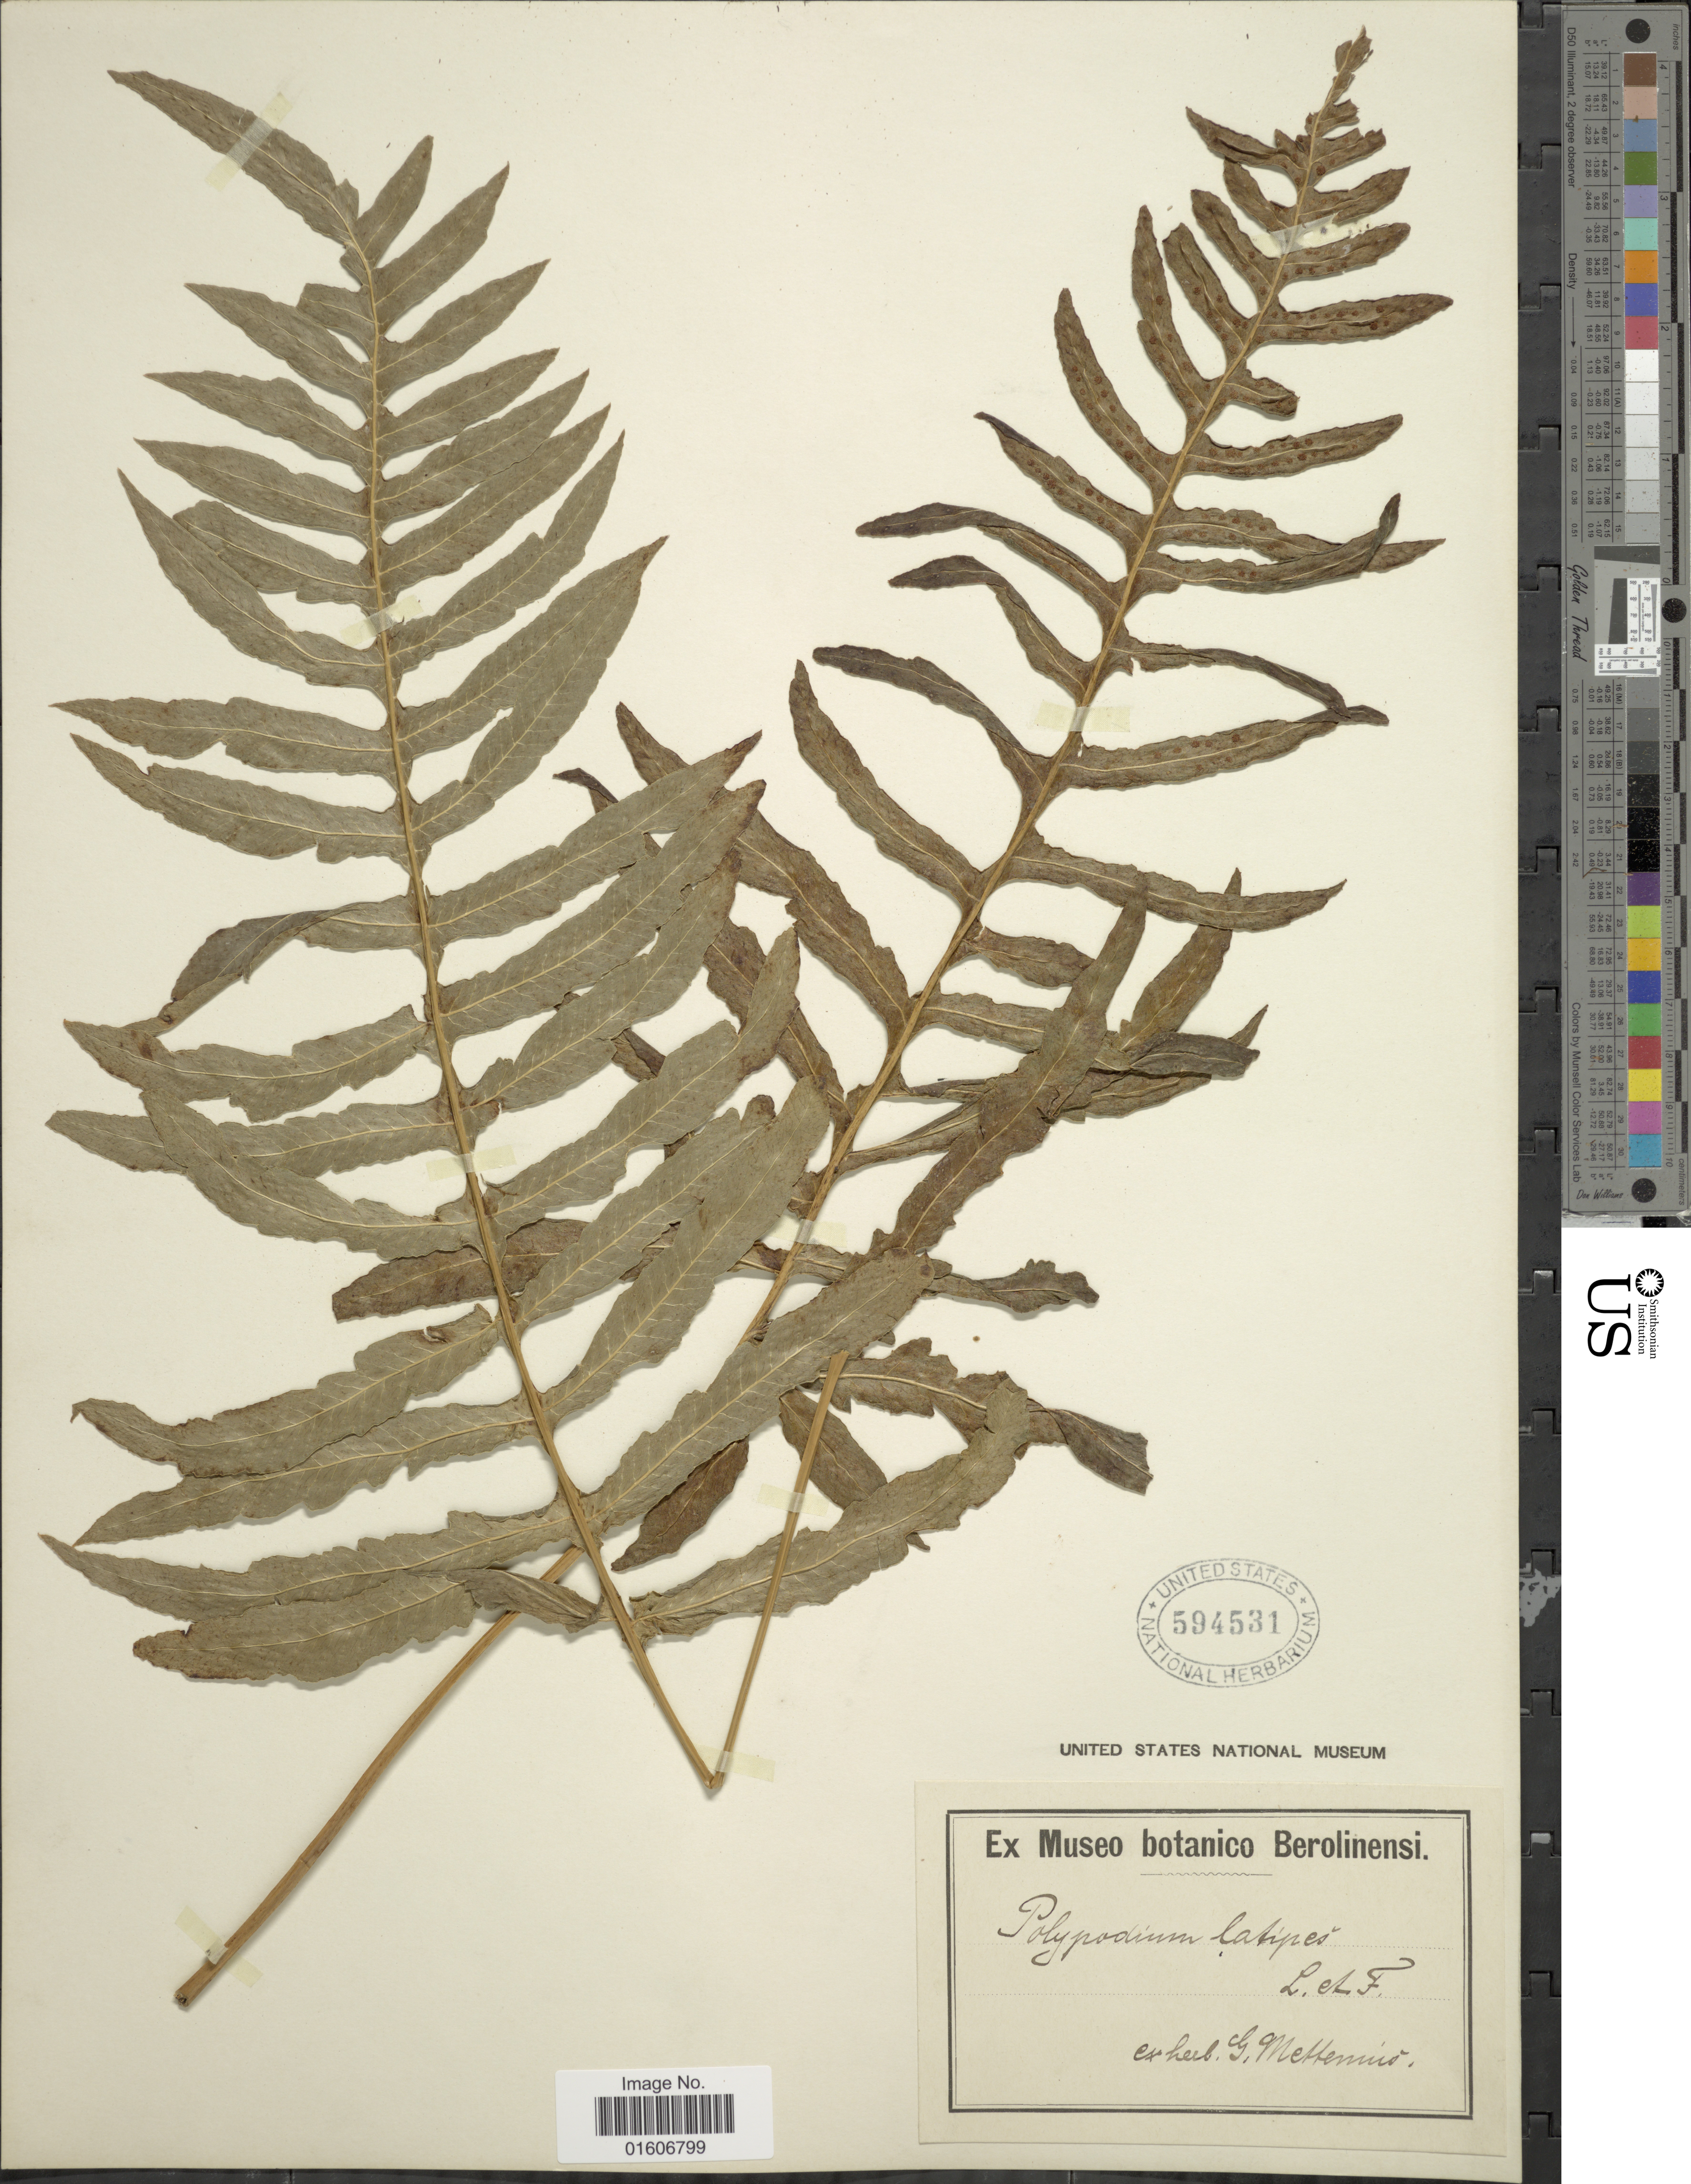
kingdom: Plantae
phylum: Tracheophyta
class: Polypodiopsida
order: Polypodiales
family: Polypodiaceae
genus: Serpocaulon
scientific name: Serpocaulon loriceum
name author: (L.) A.R. Sm.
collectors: ex herb. Mettenius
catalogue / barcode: US 594531